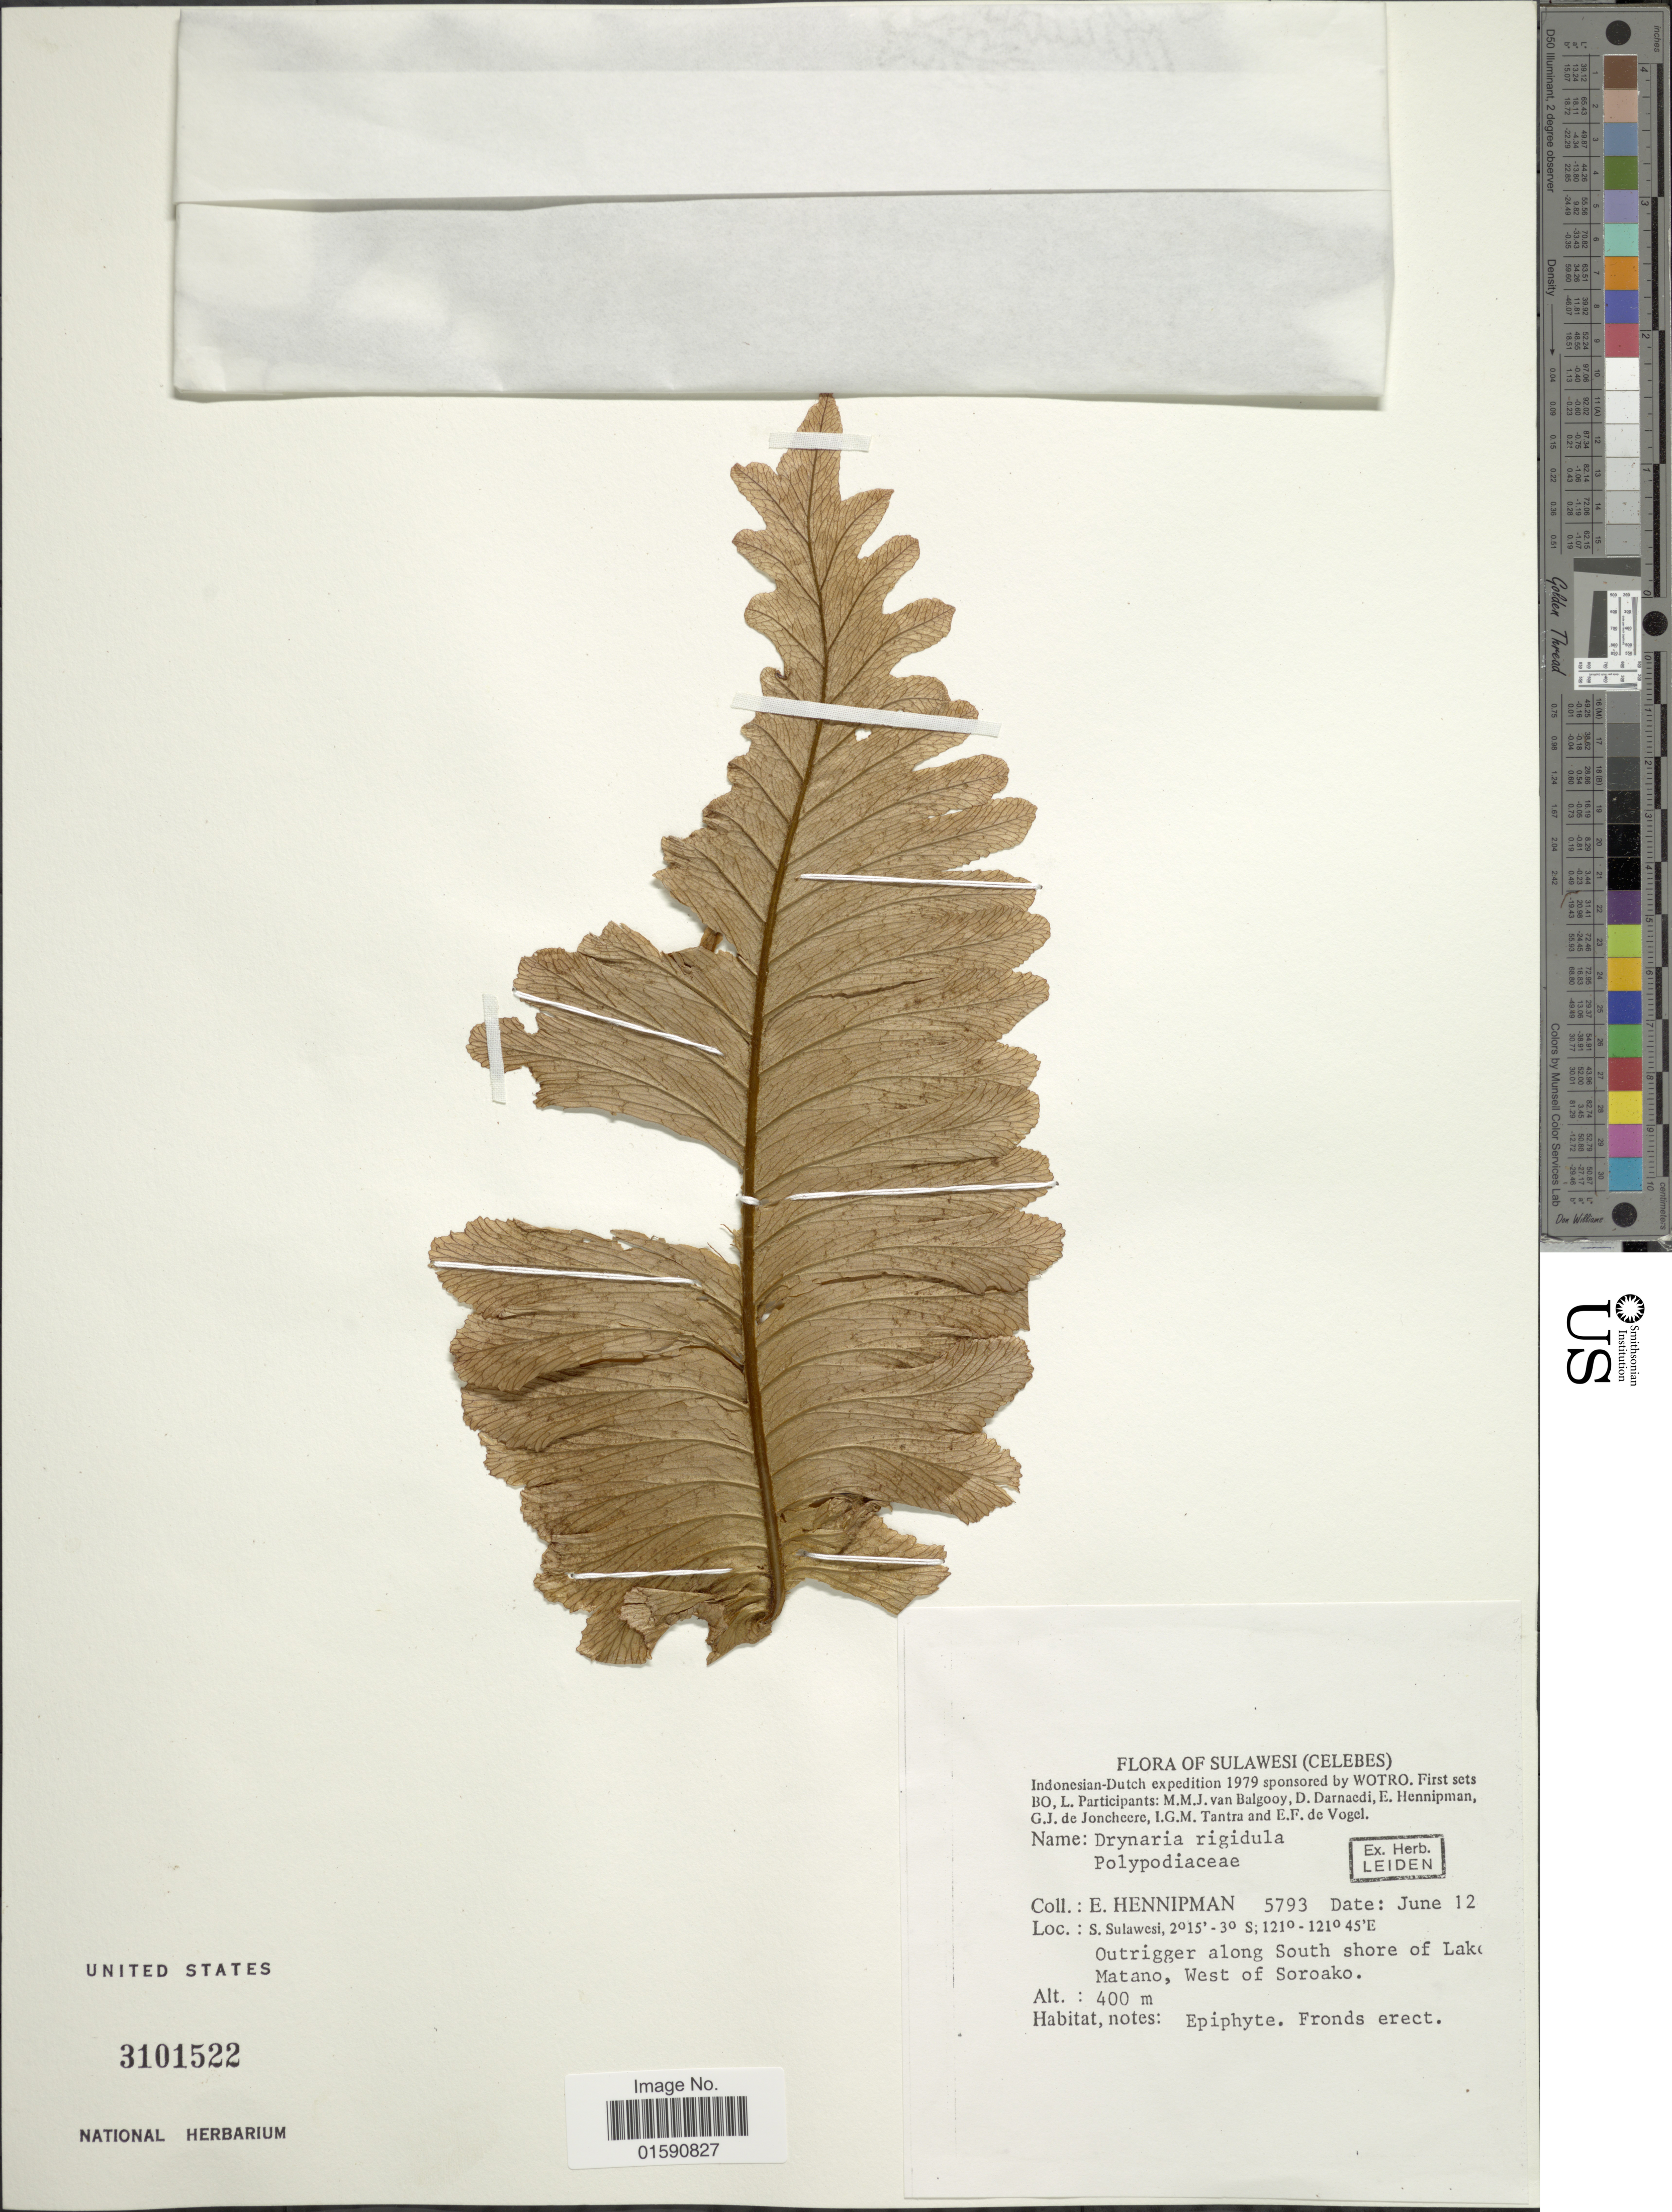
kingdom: Plantae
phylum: Tracheophyta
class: Polypodiopsida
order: Polypodiales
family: Polypodiaceae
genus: Drynaria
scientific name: Drynaria rigidula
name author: (Sw.) Bedd.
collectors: E. Hennipman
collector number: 5793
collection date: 1979-06-12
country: Indonesia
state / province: Sulawesi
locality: Celebes. S. Sulawesi. Outrigger along South shore of Lake Matano, West of Soroako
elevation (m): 400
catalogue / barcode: US 3101522